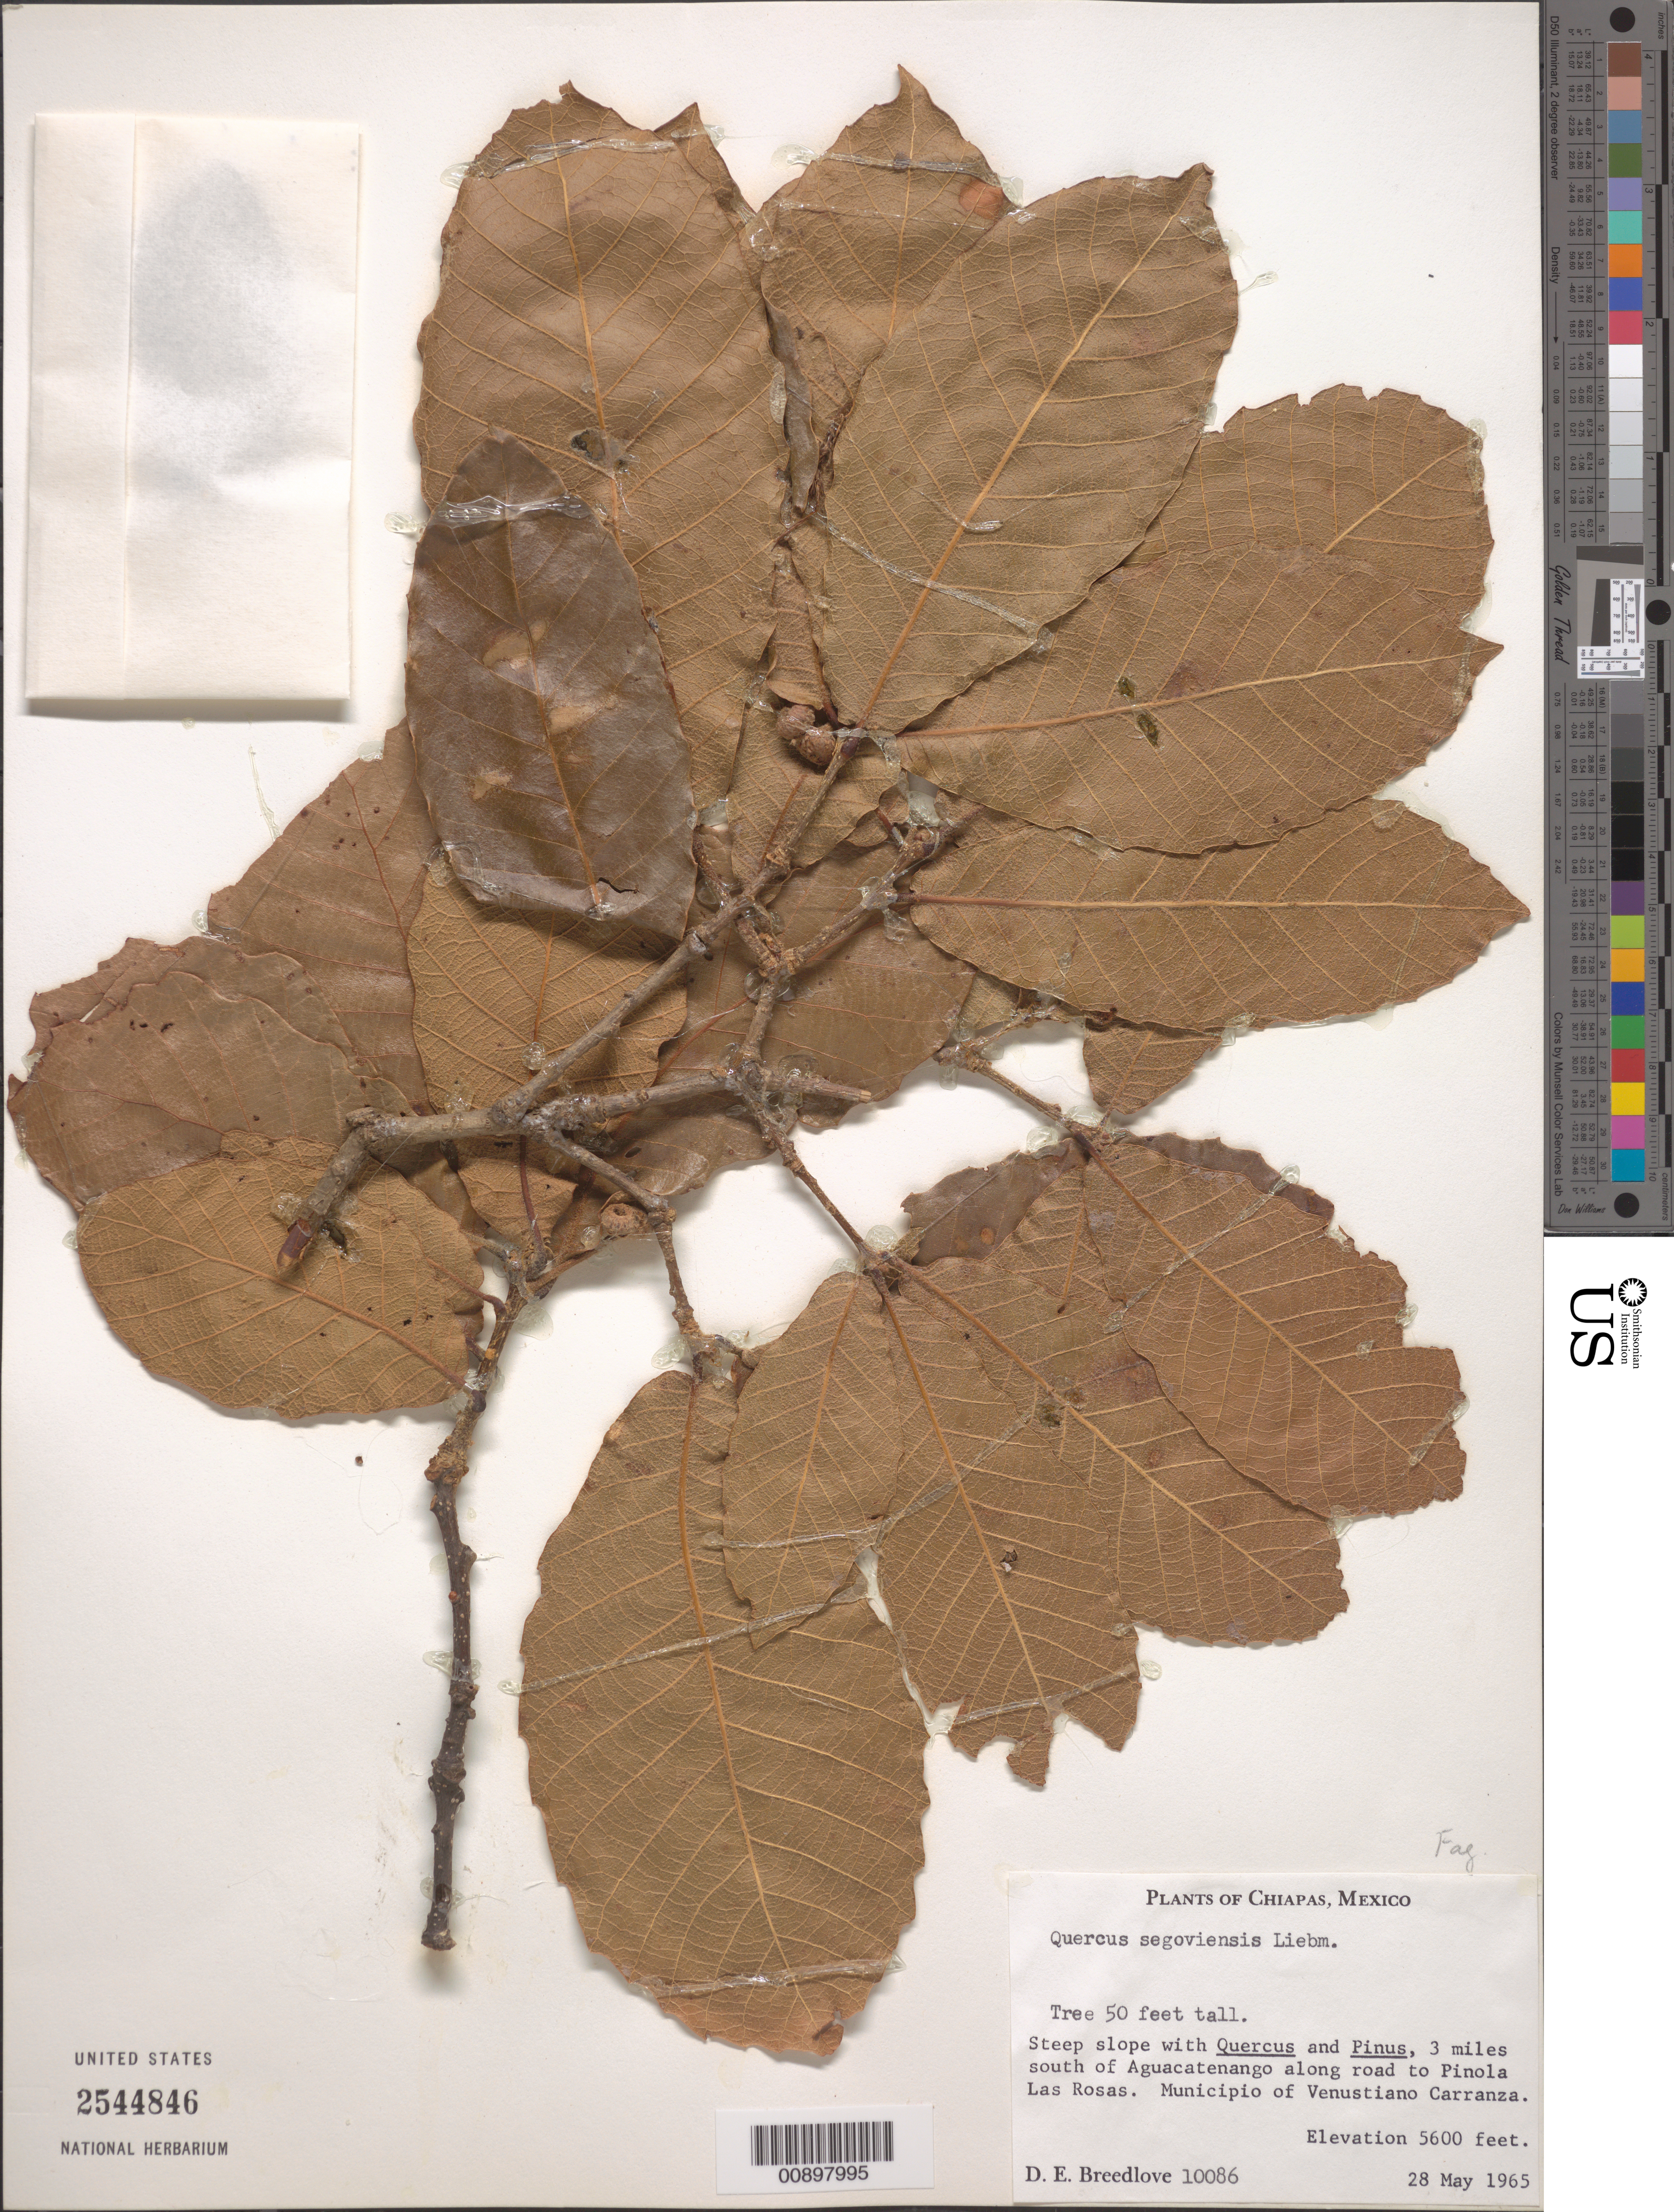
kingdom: Plantae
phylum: Tracheophyta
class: Magnoliopsida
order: Fagales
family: Fagaceae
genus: Quercus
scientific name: Quercus segoviensis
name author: Liebm.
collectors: D. E. Breedlove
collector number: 10086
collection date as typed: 28 May 1965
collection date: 1965-05-28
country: Mexico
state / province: Chiapas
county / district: Venustiano Carranza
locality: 3 miles south of Aguacatenango along road to Pinola Las Rosas, Municipio of Venustiano Carranza, Chiapas.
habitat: Steep slope with Quercus and Pinus.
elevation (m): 1707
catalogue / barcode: US 2544846